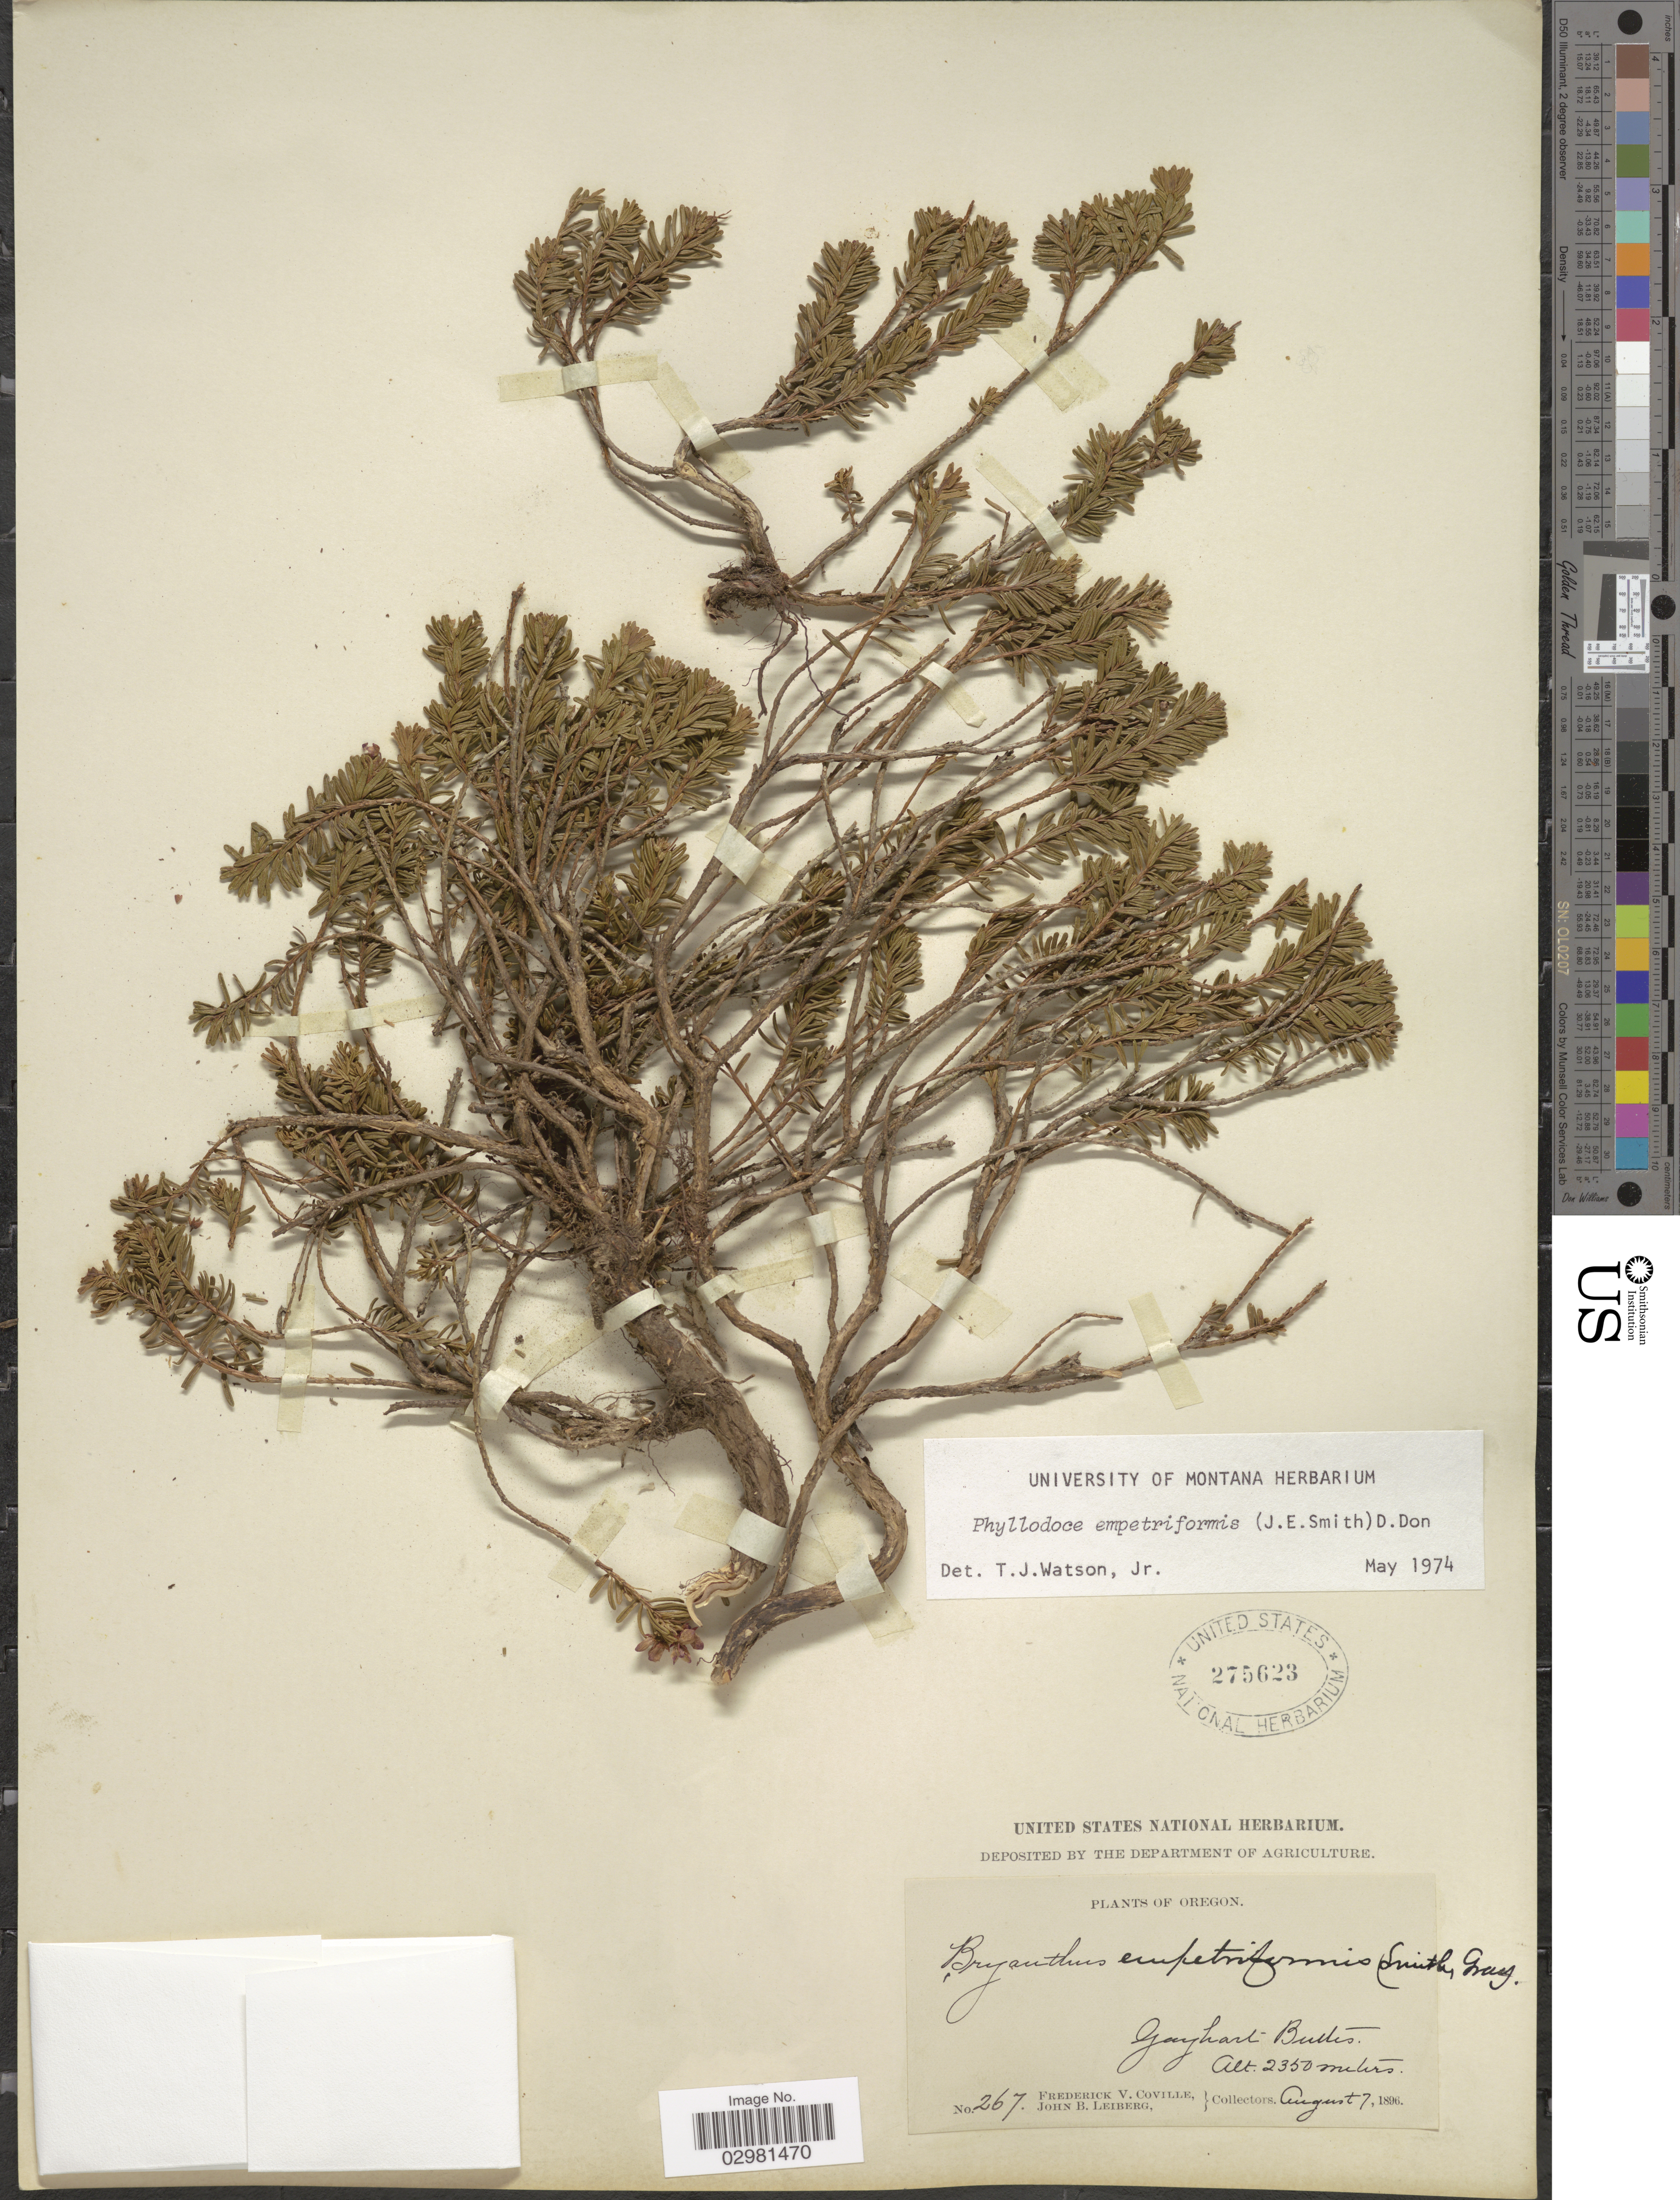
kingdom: Plantae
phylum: Tracheophyta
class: Magnoliopsida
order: Ericales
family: Ericaceae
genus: Phyllodoce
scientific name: Phyllodoce empetiformis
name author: (Small) D. Don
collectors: F. V. Coville & J. B. Leiberg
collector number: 267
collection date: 1896-08-07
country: United States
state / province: Oregon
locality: Gayhart Buttes.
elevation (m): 2350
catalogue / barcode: US 275623